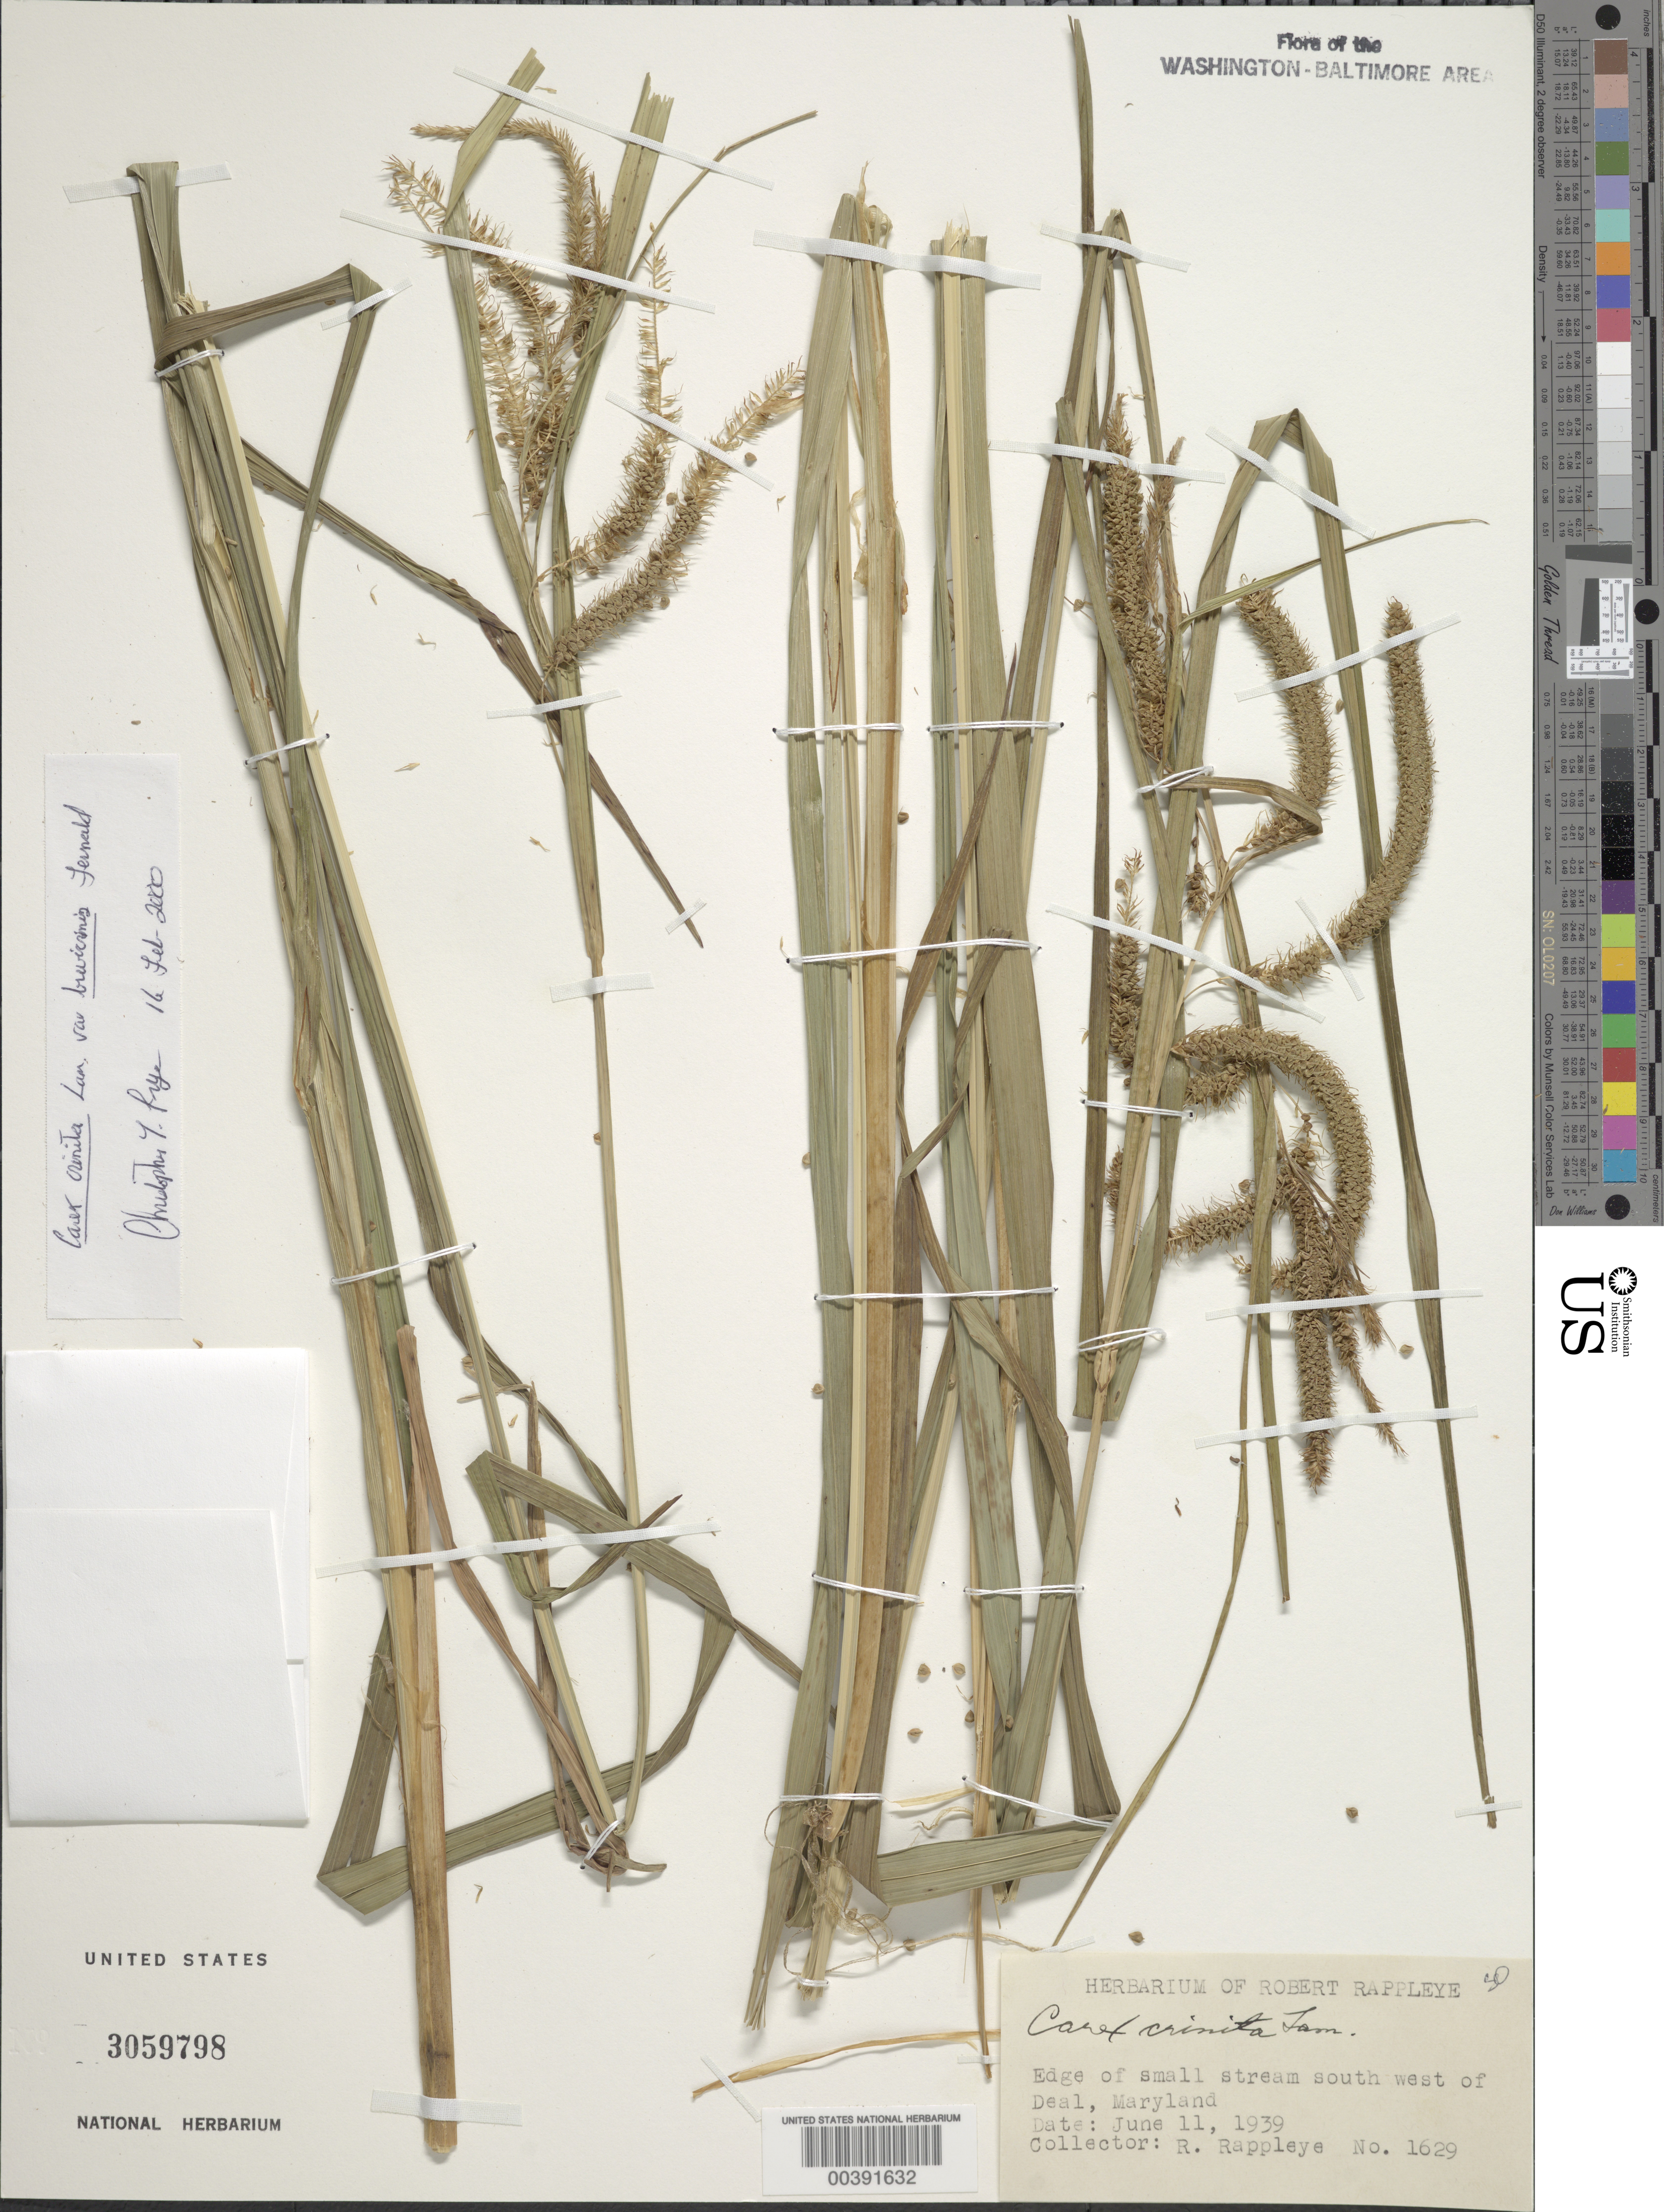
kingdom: Plantae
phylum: Tracheophyta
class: Liliopsida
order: Poales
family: Cyperaceae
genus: Carex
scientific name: Carex crinita var. brevicrinis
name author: Fernald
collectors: R. Rappleye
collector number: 1629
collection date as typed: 11 Jun 1939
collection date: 1939-06-11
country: United States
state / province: Maryland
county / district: Calvert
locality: Deale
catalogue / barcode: US 3059798